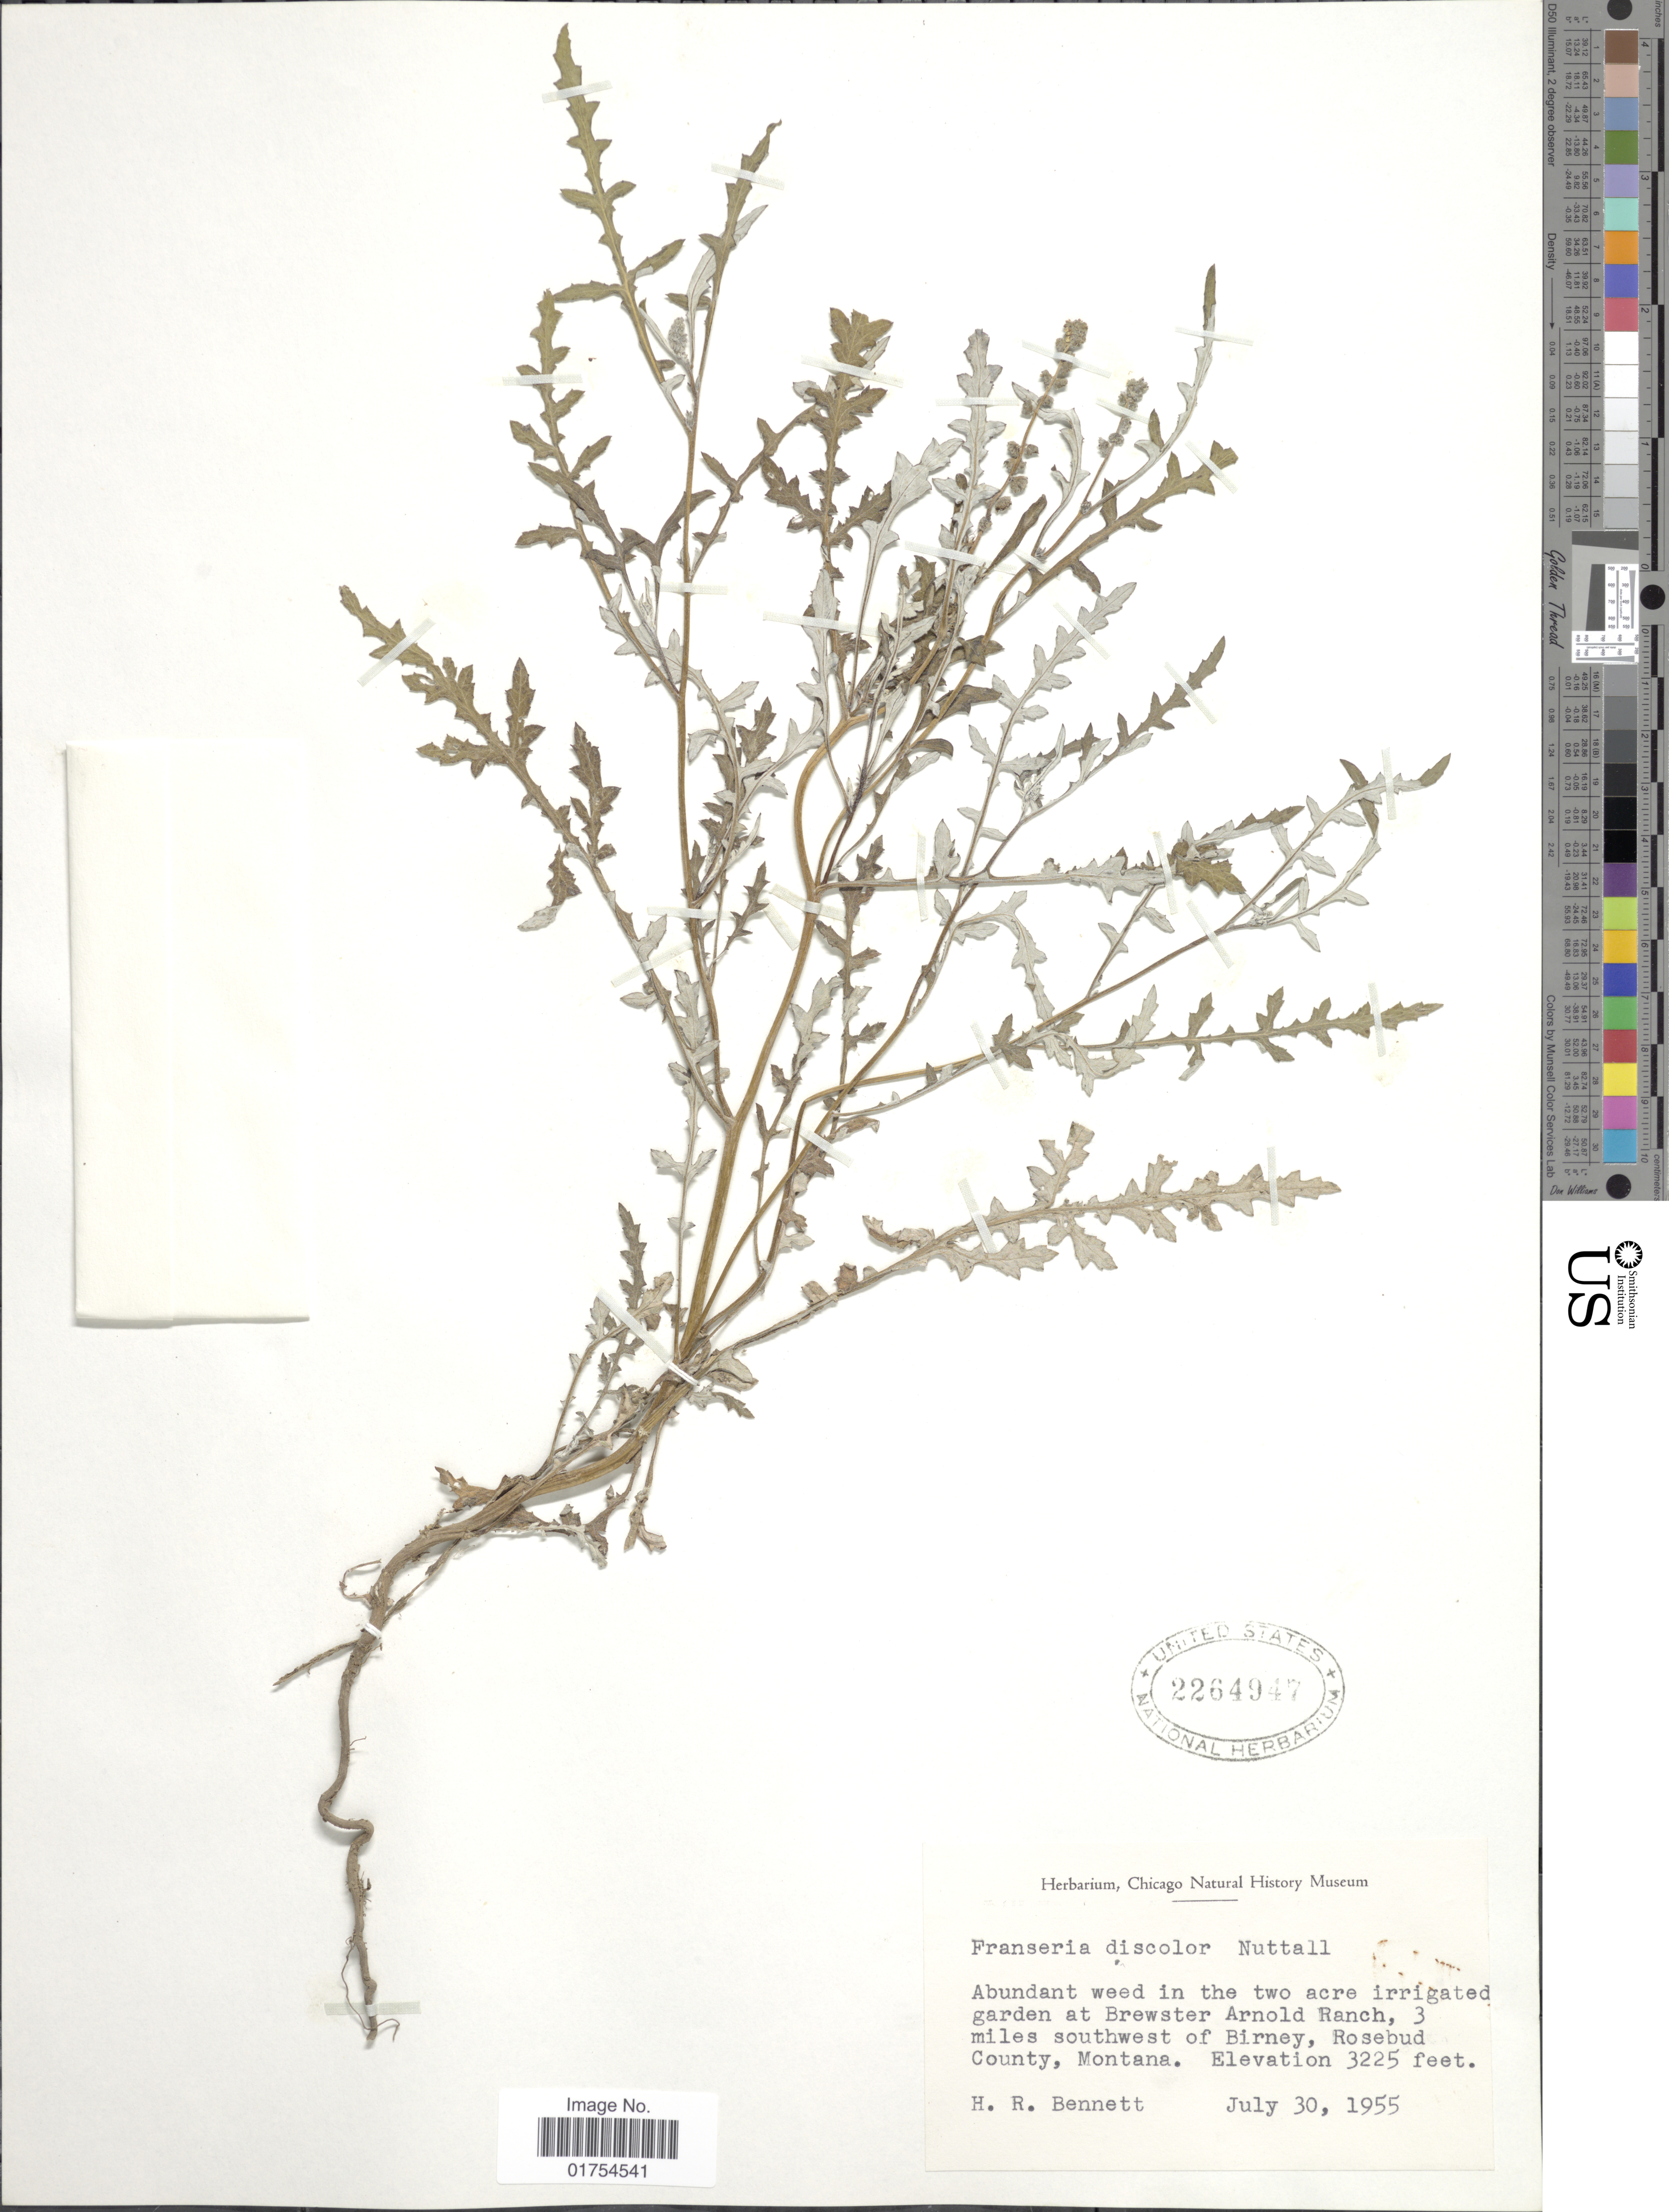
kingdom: Plantae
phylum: Tracheophyta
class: Magnoliopsida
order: Asterales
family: Asteraceae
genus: Franseria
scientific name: Franseria discolor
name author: Nutt.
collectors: H. R. Bennett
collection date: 1955-07-30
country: United States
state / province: Montana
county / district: Rosebud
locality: Abundant weed in the two acre irrigated garden at Brewster Arnold Ranch, 3 miles southwest of Birney.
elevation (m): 983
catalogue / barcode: US 2264947